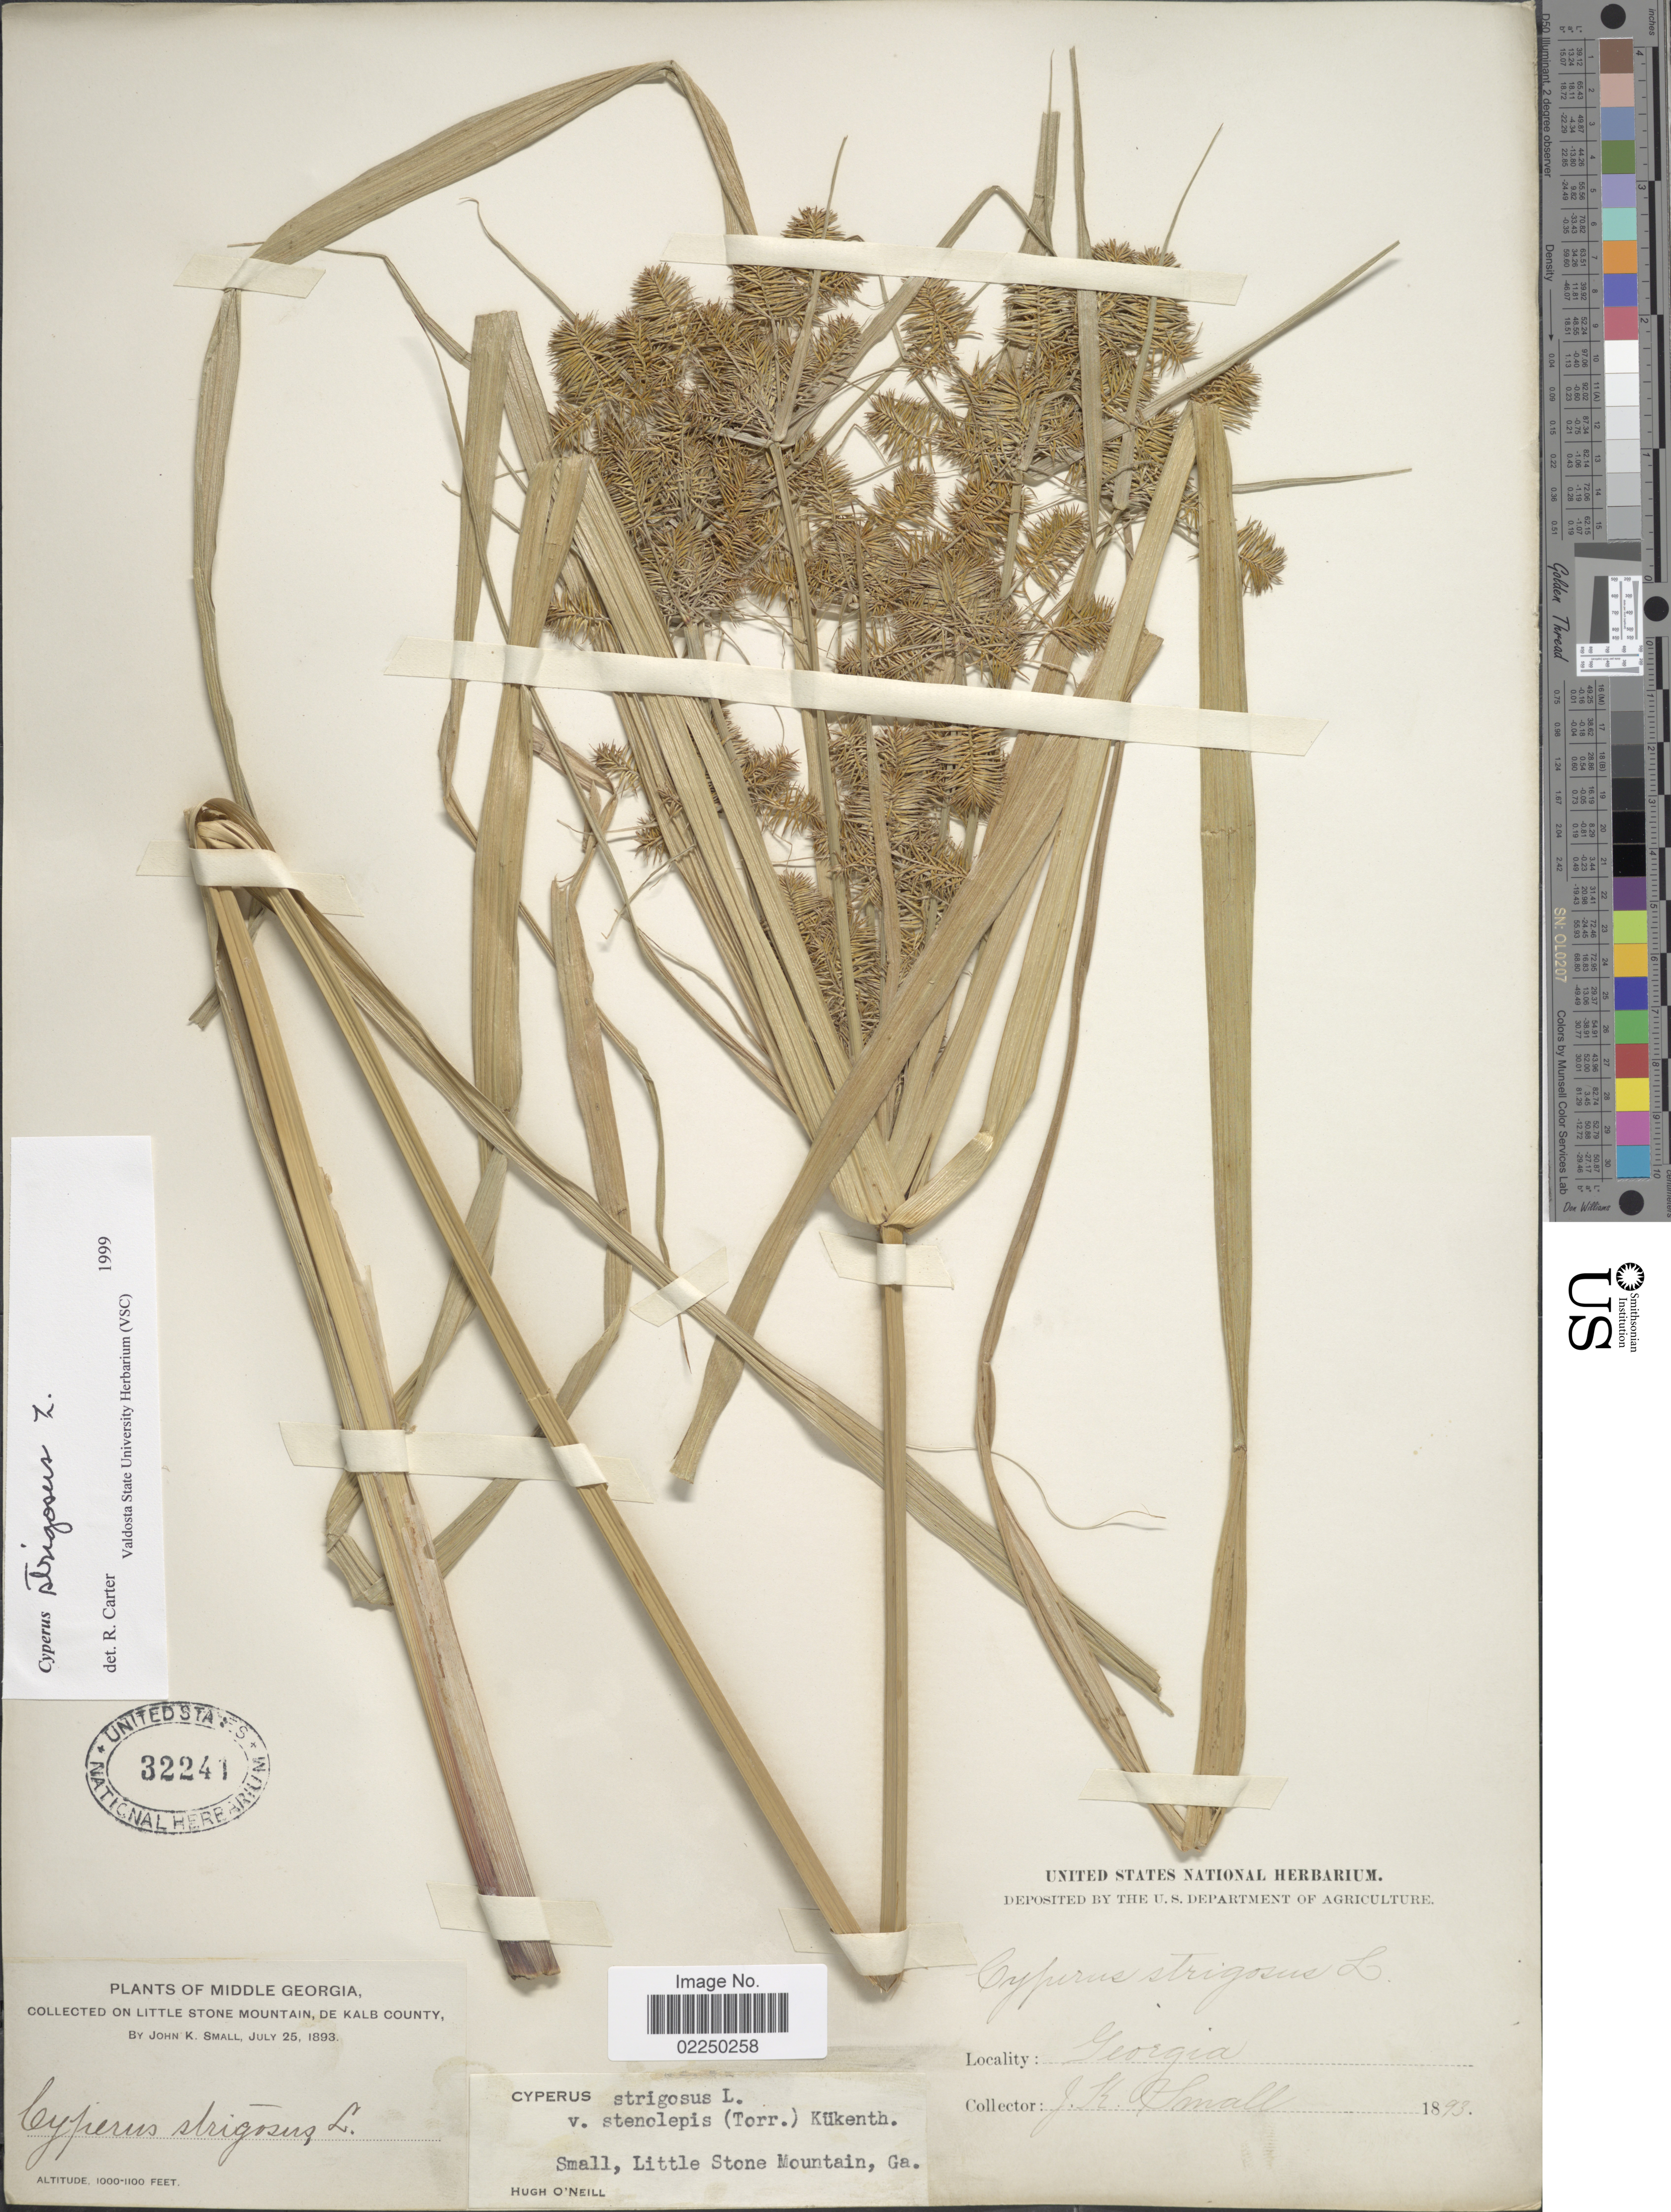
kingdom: Plantae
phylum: Tracheophyta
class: Liliopsida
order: Poales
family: Cyperaceae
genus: Cyperus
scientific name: Cyperus strigosus L.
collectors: J. K. Small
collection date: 1893-07-25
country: United States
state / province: Georgia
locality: Little Stone Mountain, de Kalb County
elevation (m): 305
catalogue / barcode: US 32241